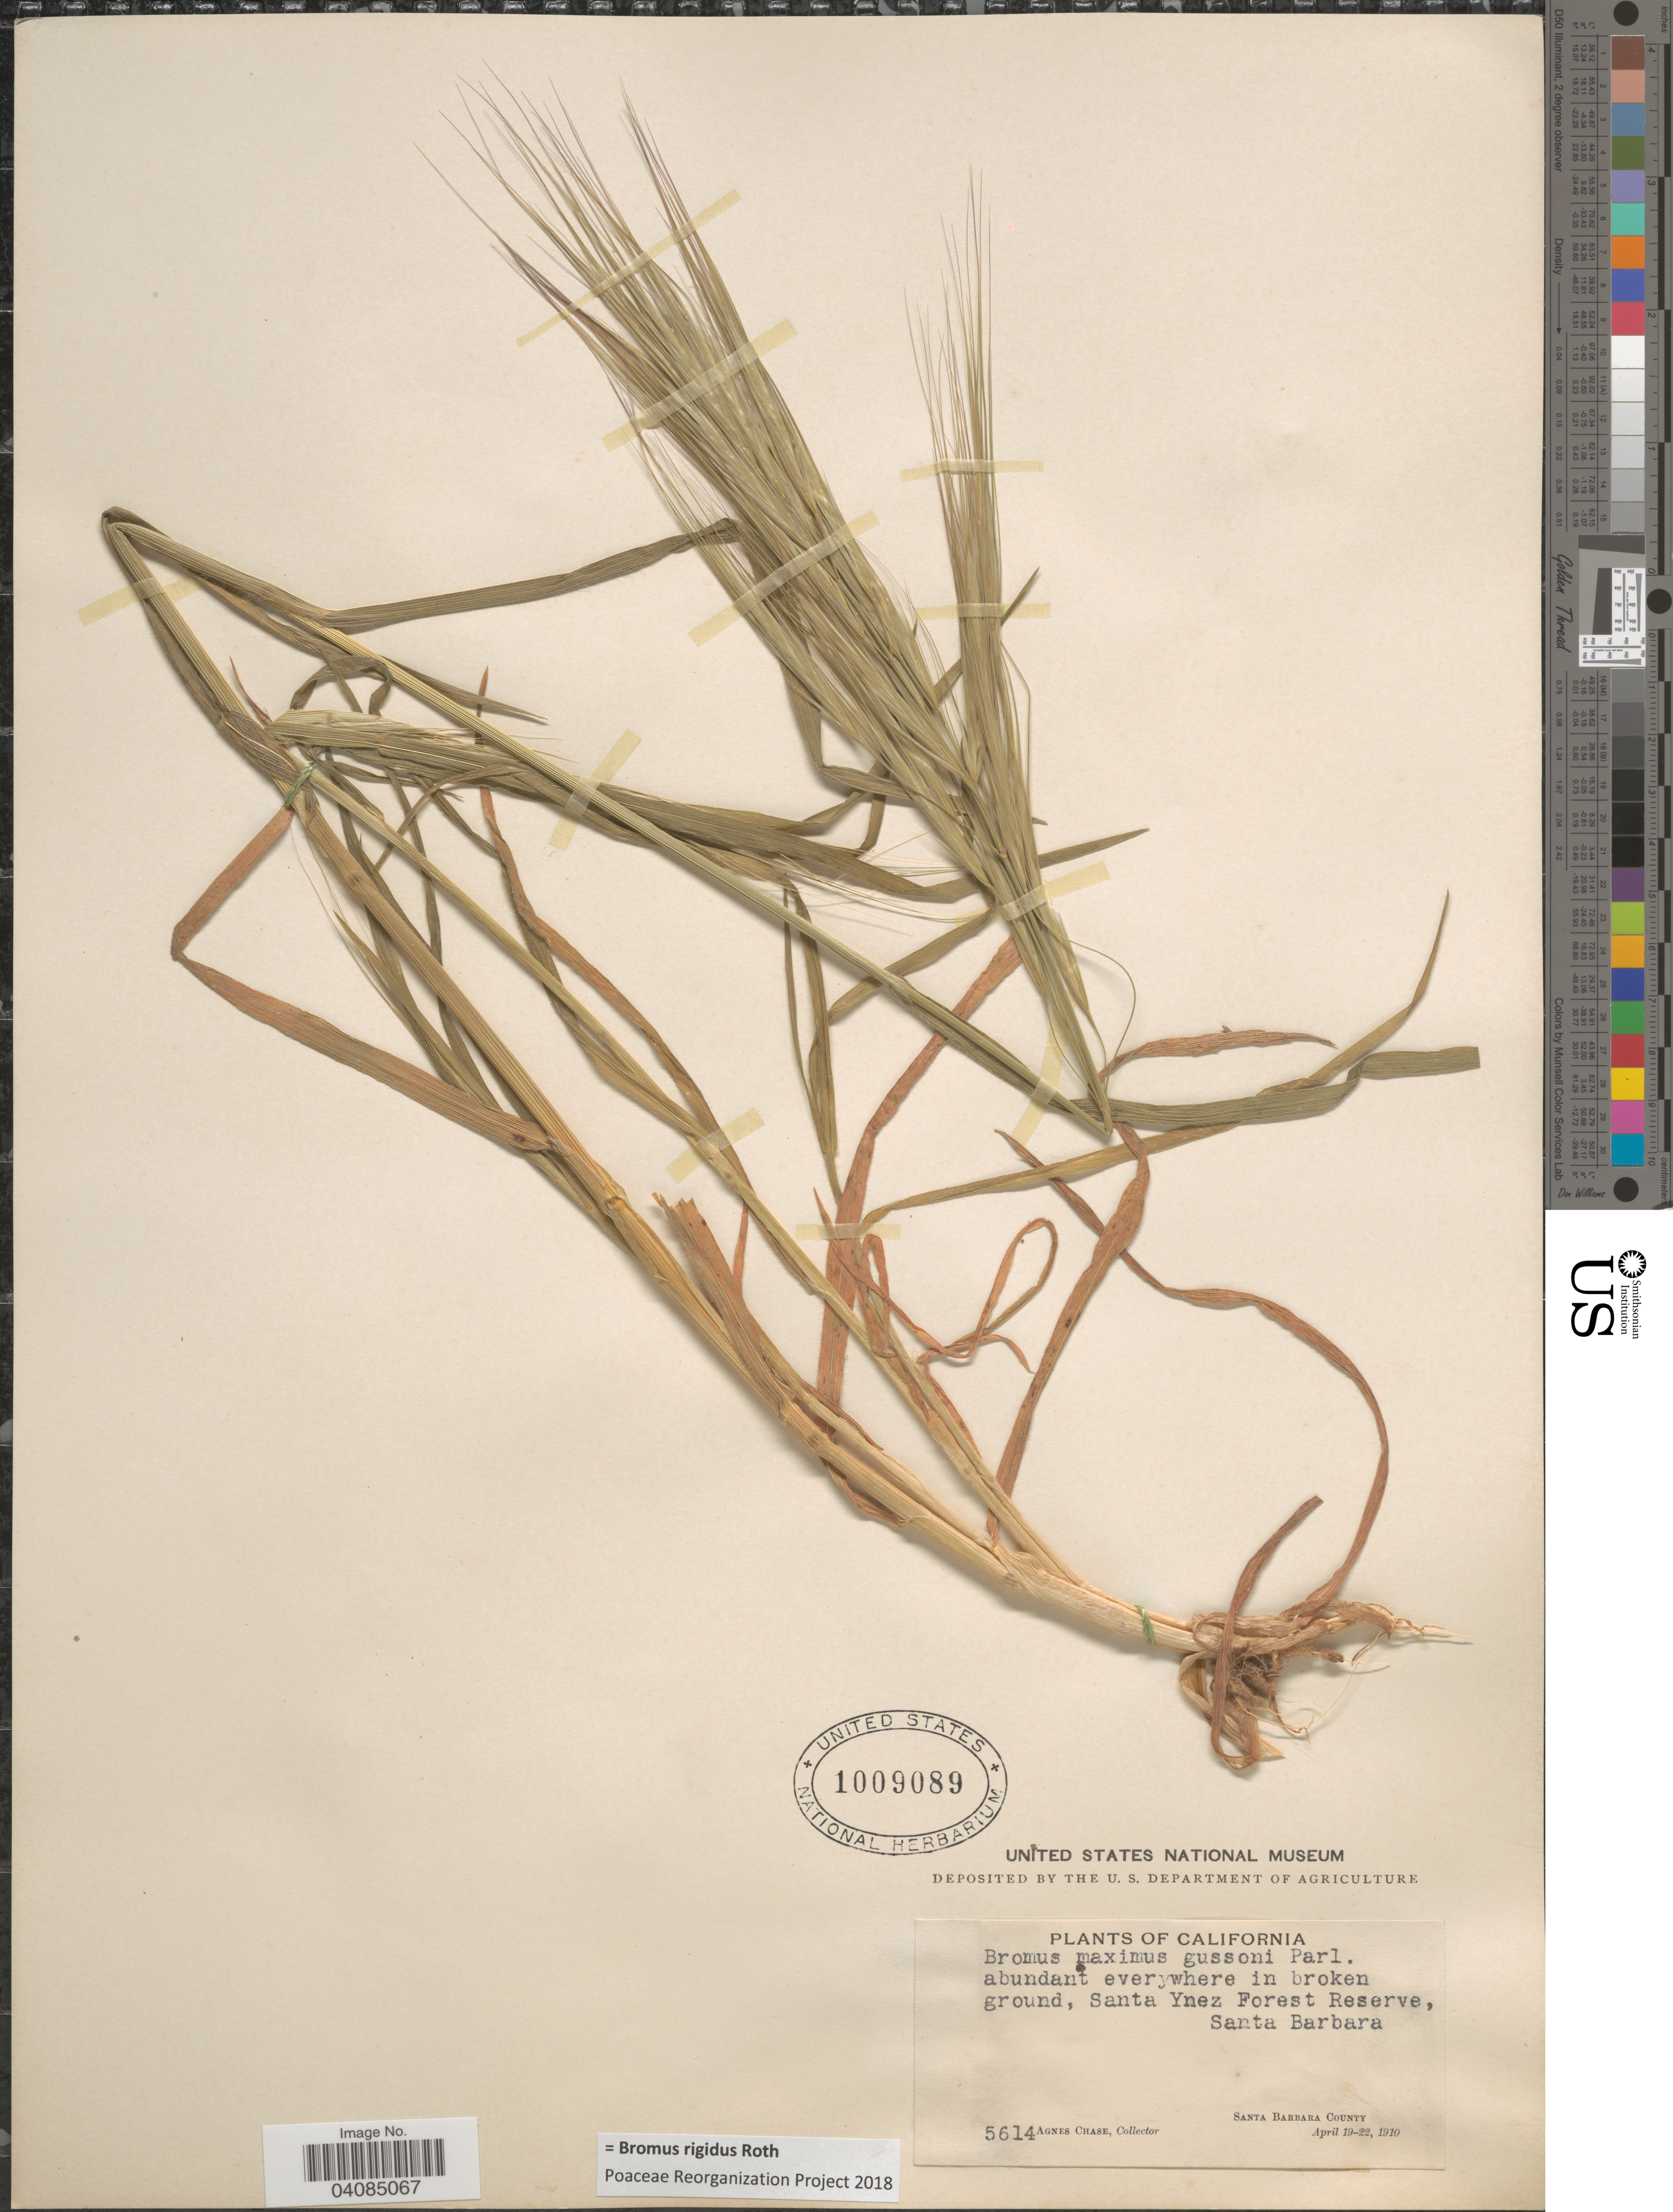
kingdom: Plantae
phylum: Tracheophyta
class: Liliopsida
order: Poales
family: Poaceae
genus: Bromus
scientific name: Bromus rigidus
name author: Roth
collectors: A. Chase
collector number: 5614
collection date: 1910-04-19/1910-04-22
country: United States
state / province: California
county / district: Santa Barbara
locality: Abundant everywhere in broken ground, Santa Ynez Forest Reserve, Santa Barbara. Santa Barbara County.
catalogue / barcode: US 1009089